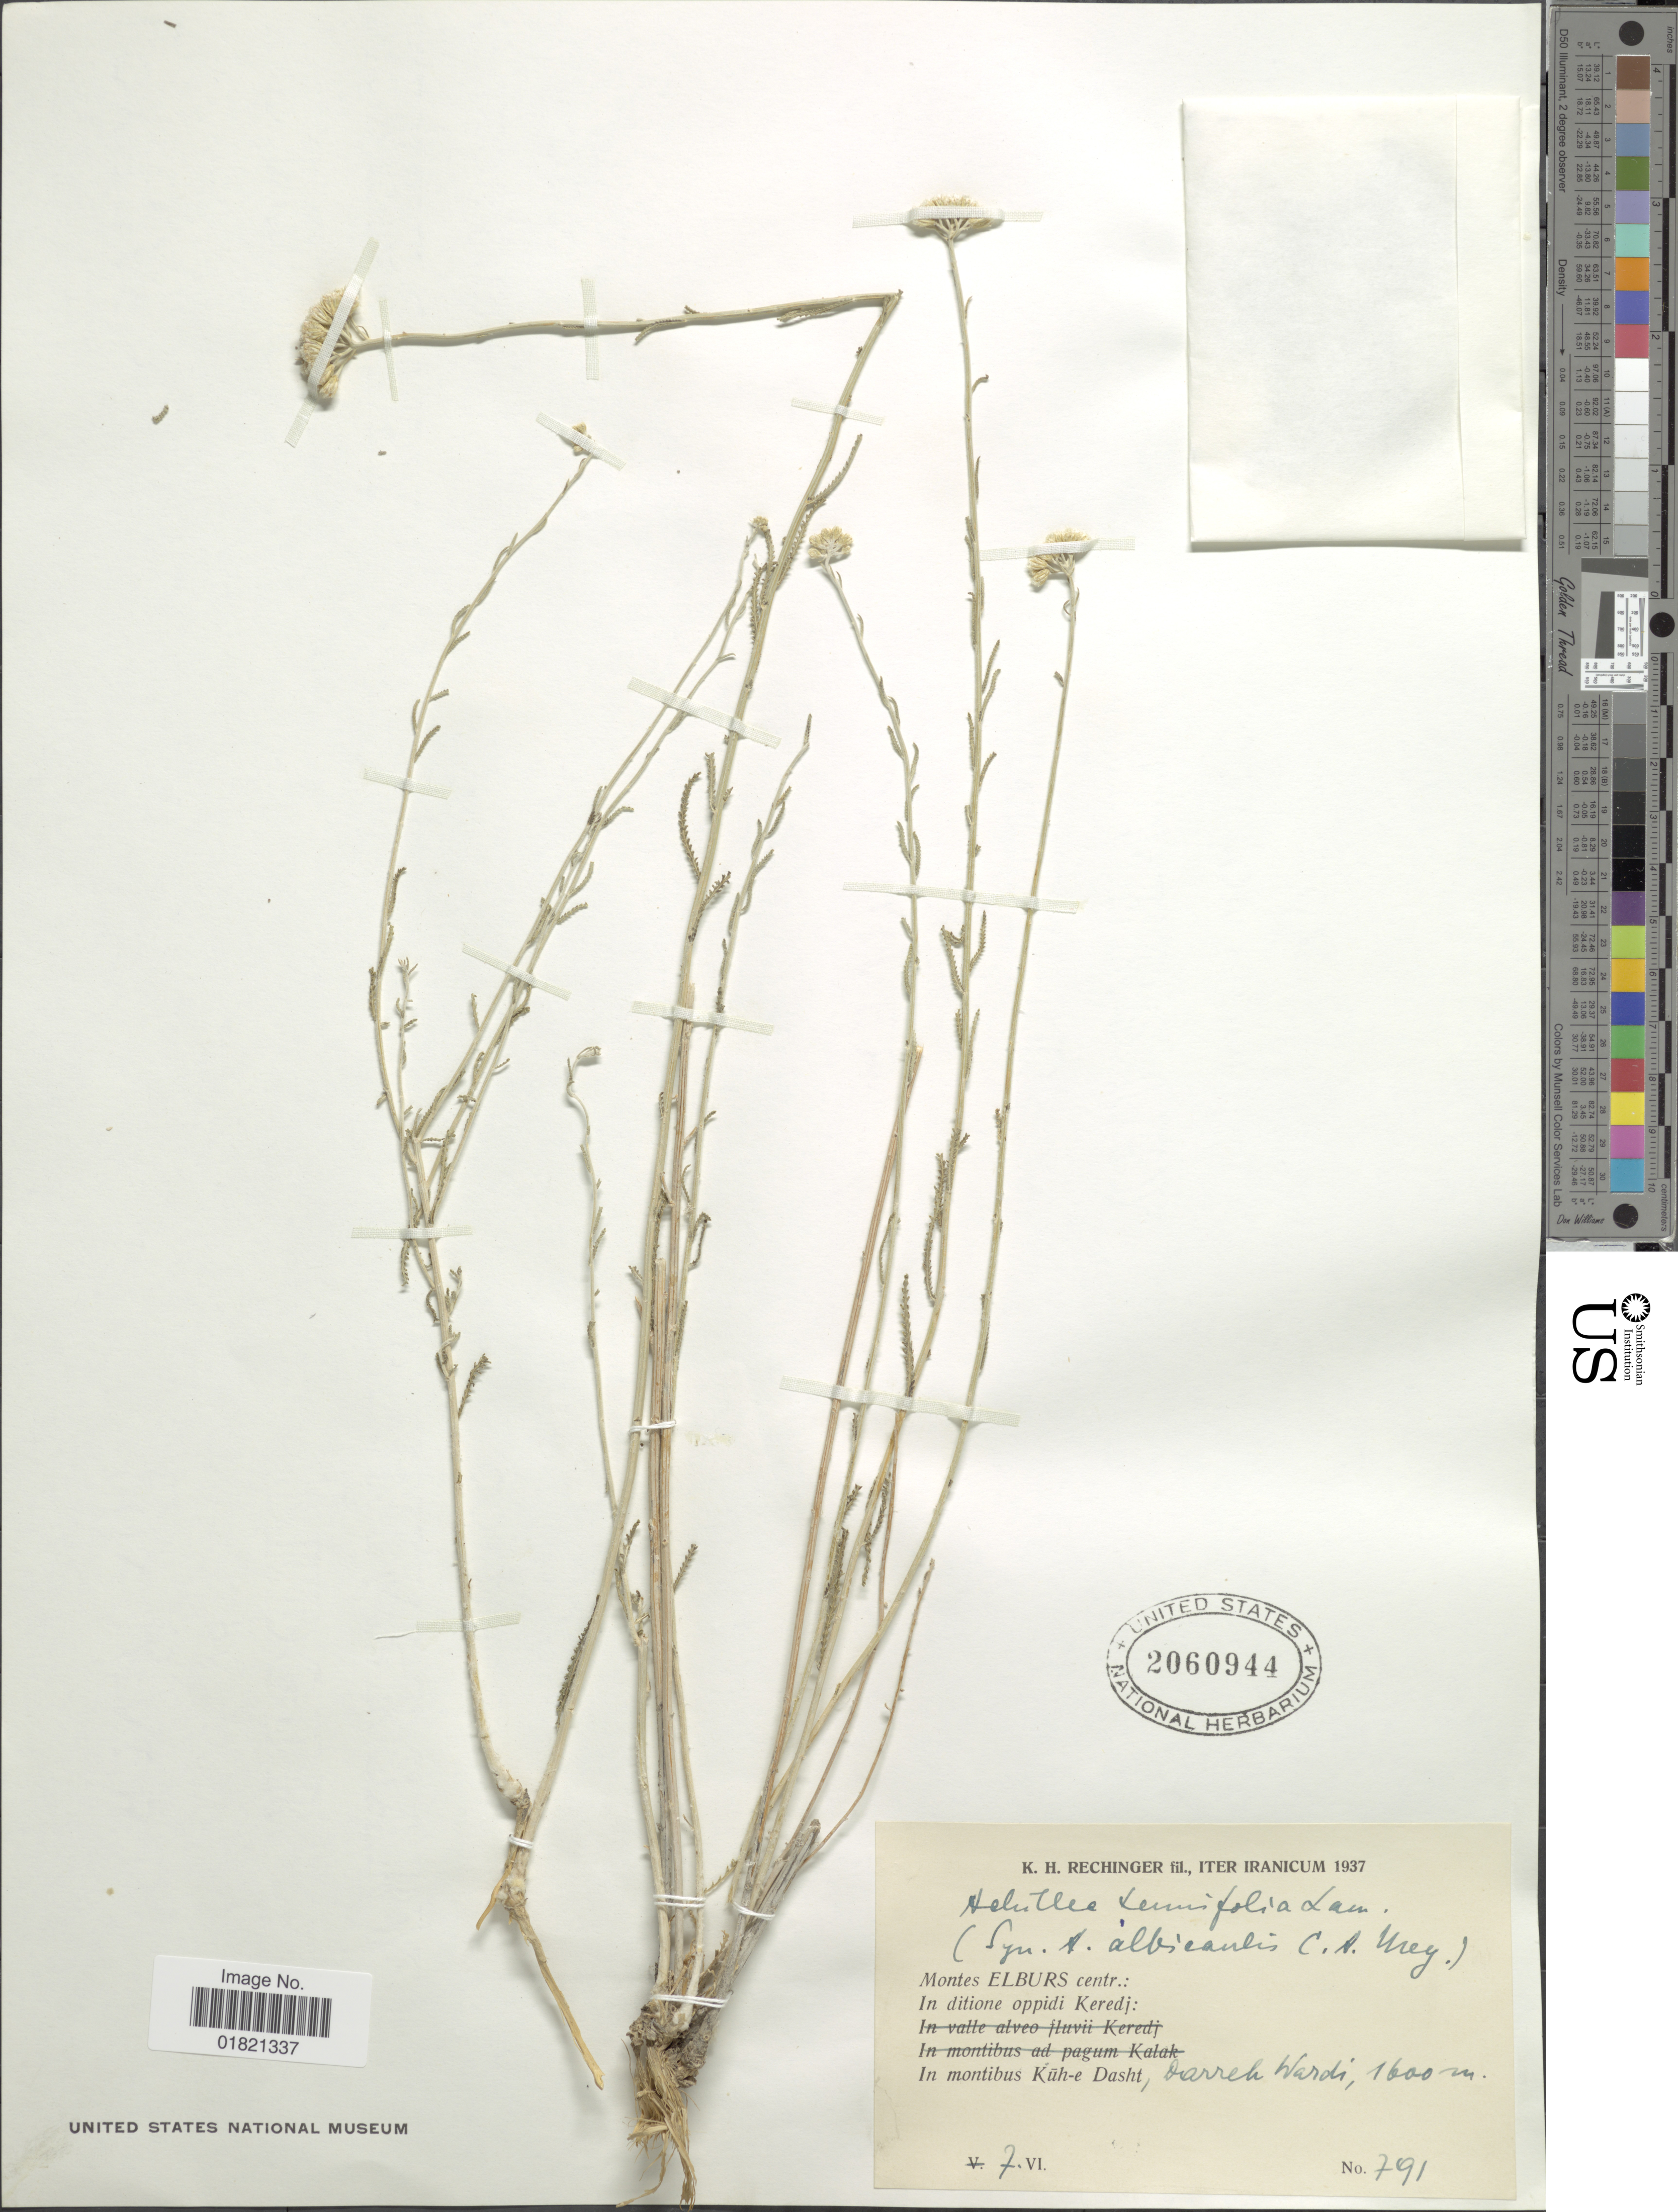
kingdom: Plantae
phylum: Tracheophyta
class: Magnoliopsida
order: Asterales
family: Asteraceae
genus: Achillea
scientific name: Achillea tenuifolia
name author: Lam.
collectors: K. H. Rechinger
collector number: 791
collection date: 1937-06-07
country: Iran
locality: Montes Elburs centr.: In ditione oppidi Keredj: In montibus Kuh-e Dasht, Darreh Wardi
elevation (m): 1600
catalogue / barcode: US 2060944